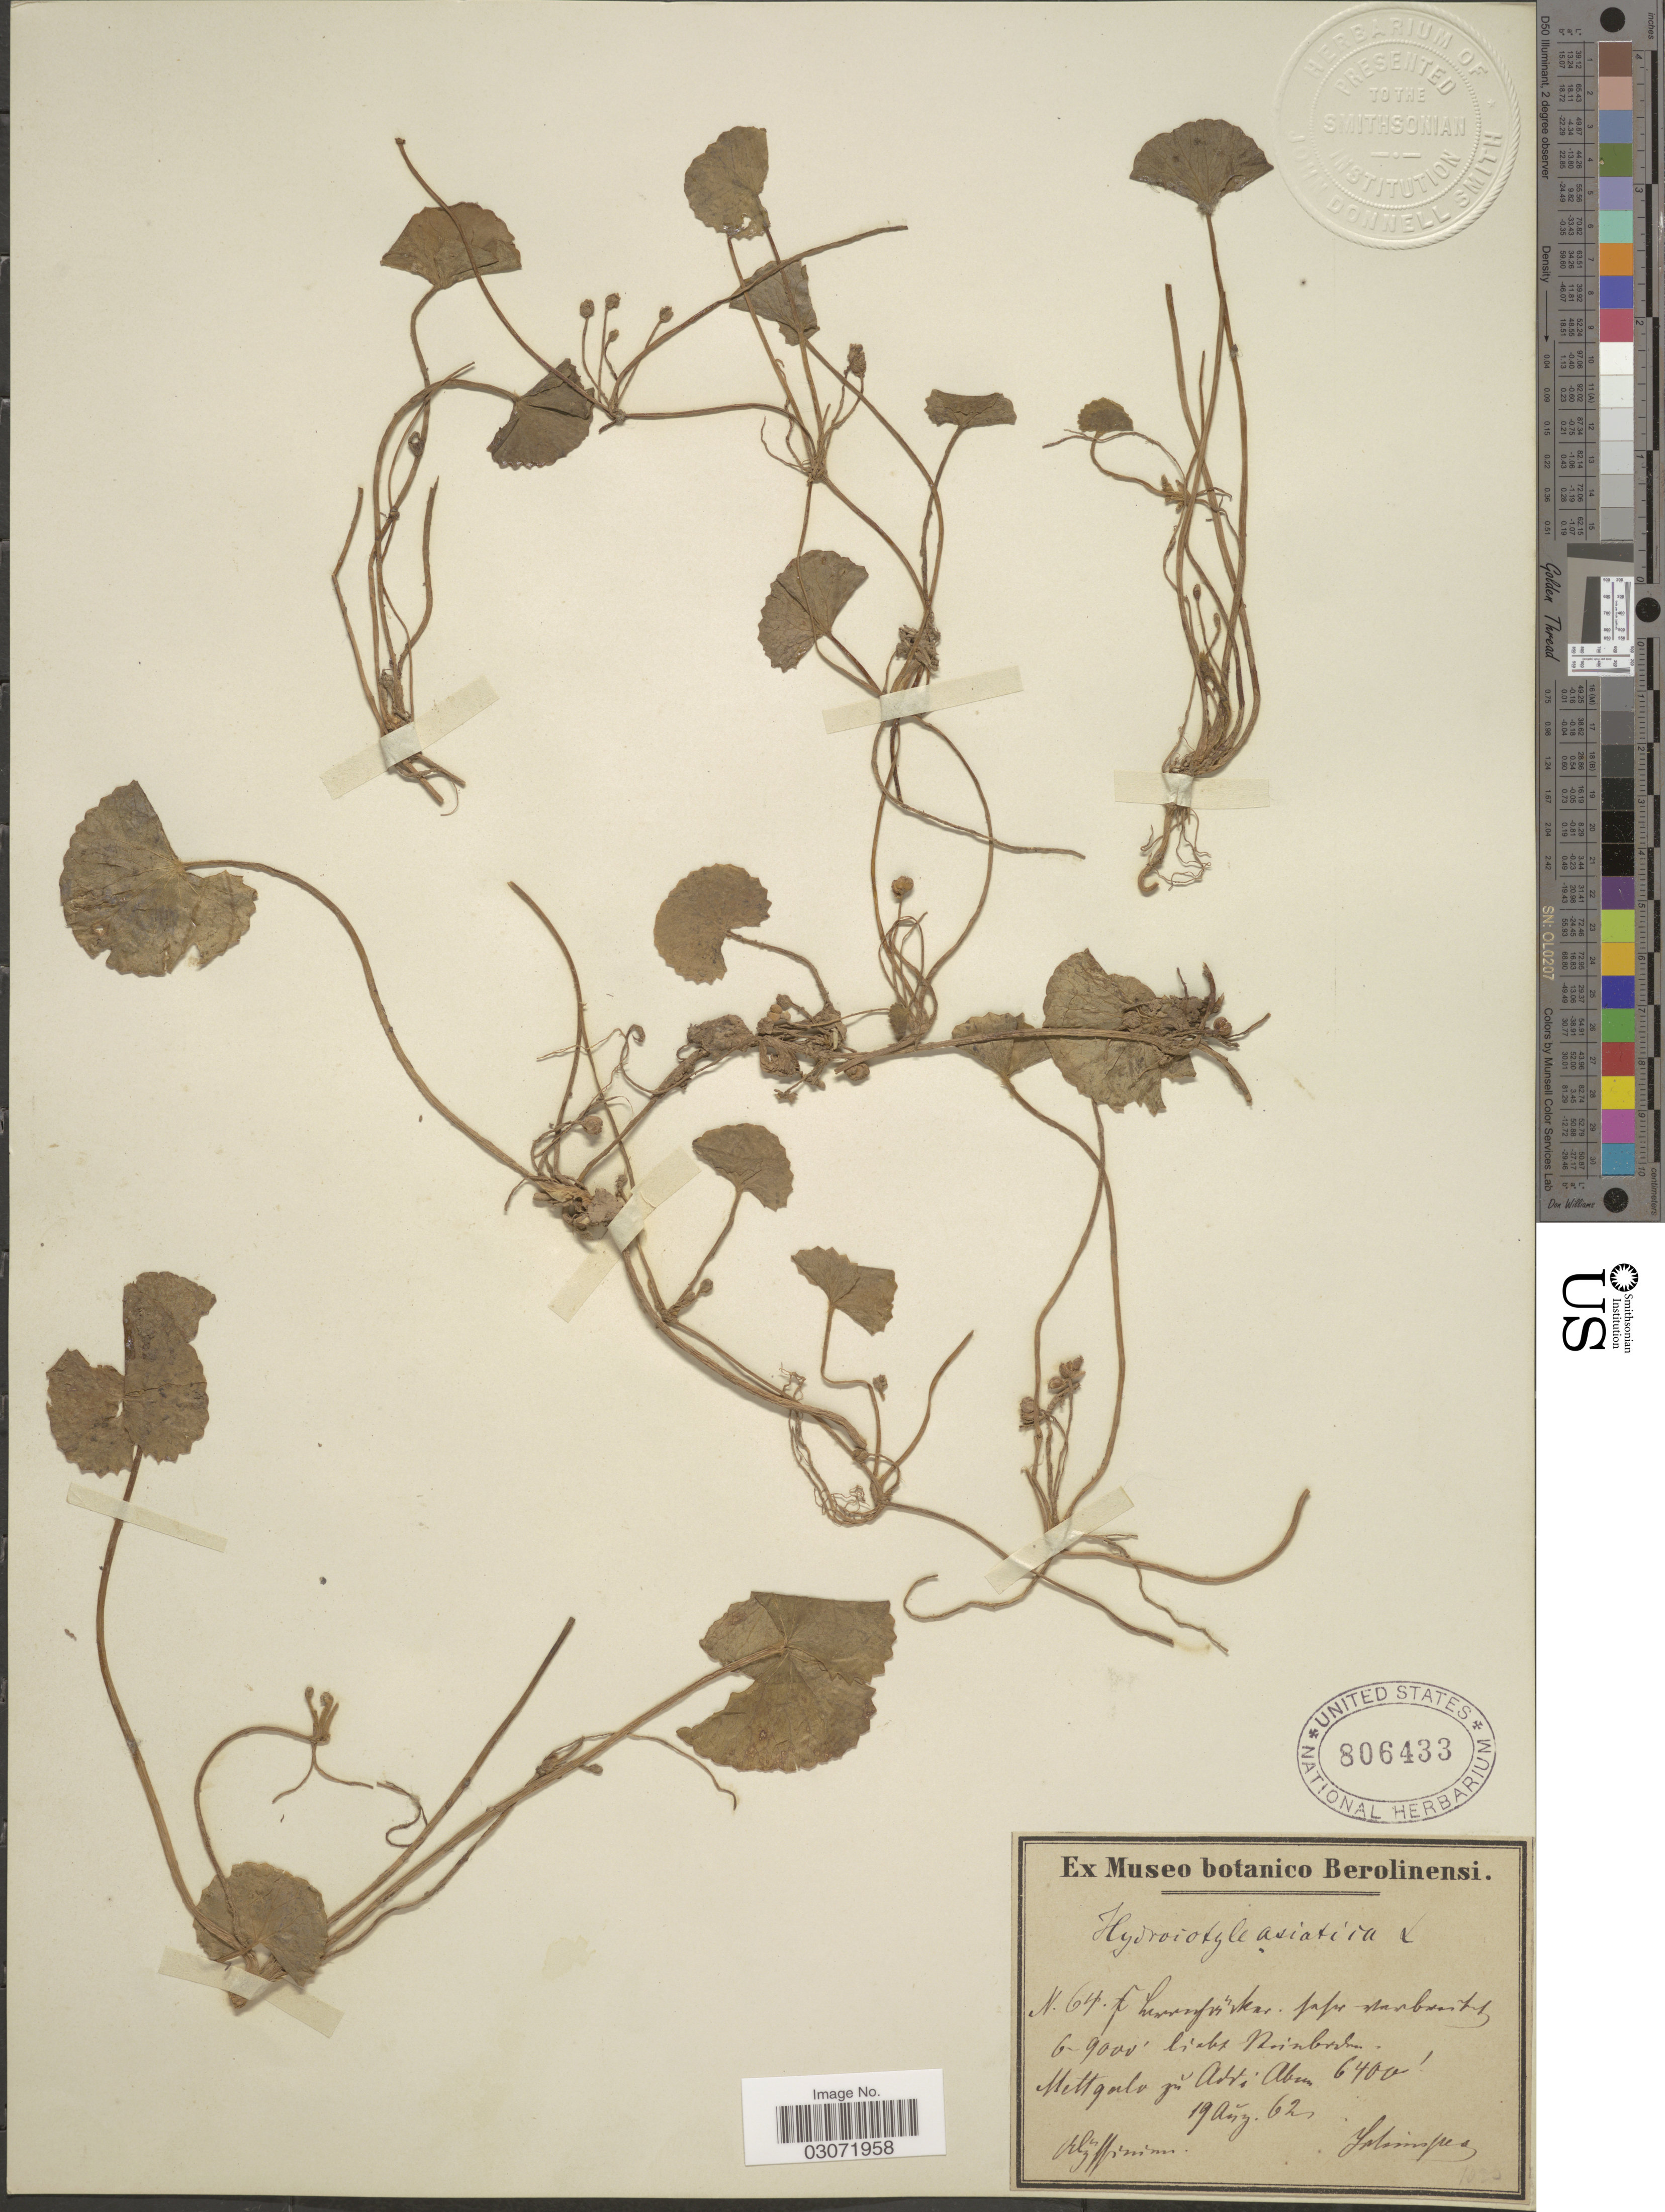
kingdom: Plantae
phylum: Tracheophyta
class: Magnoliopsida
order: Apiales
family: Apiaceae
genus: Centella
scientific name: Centella asiatica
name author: (L.) Urb.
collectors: -. Schimper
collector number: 64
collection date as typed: Transcribed d/m/y: 19/8/62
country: Eritrea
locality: Mettgala pr Addi Abam [interpreted].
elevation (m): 1951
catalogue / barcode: US 806433